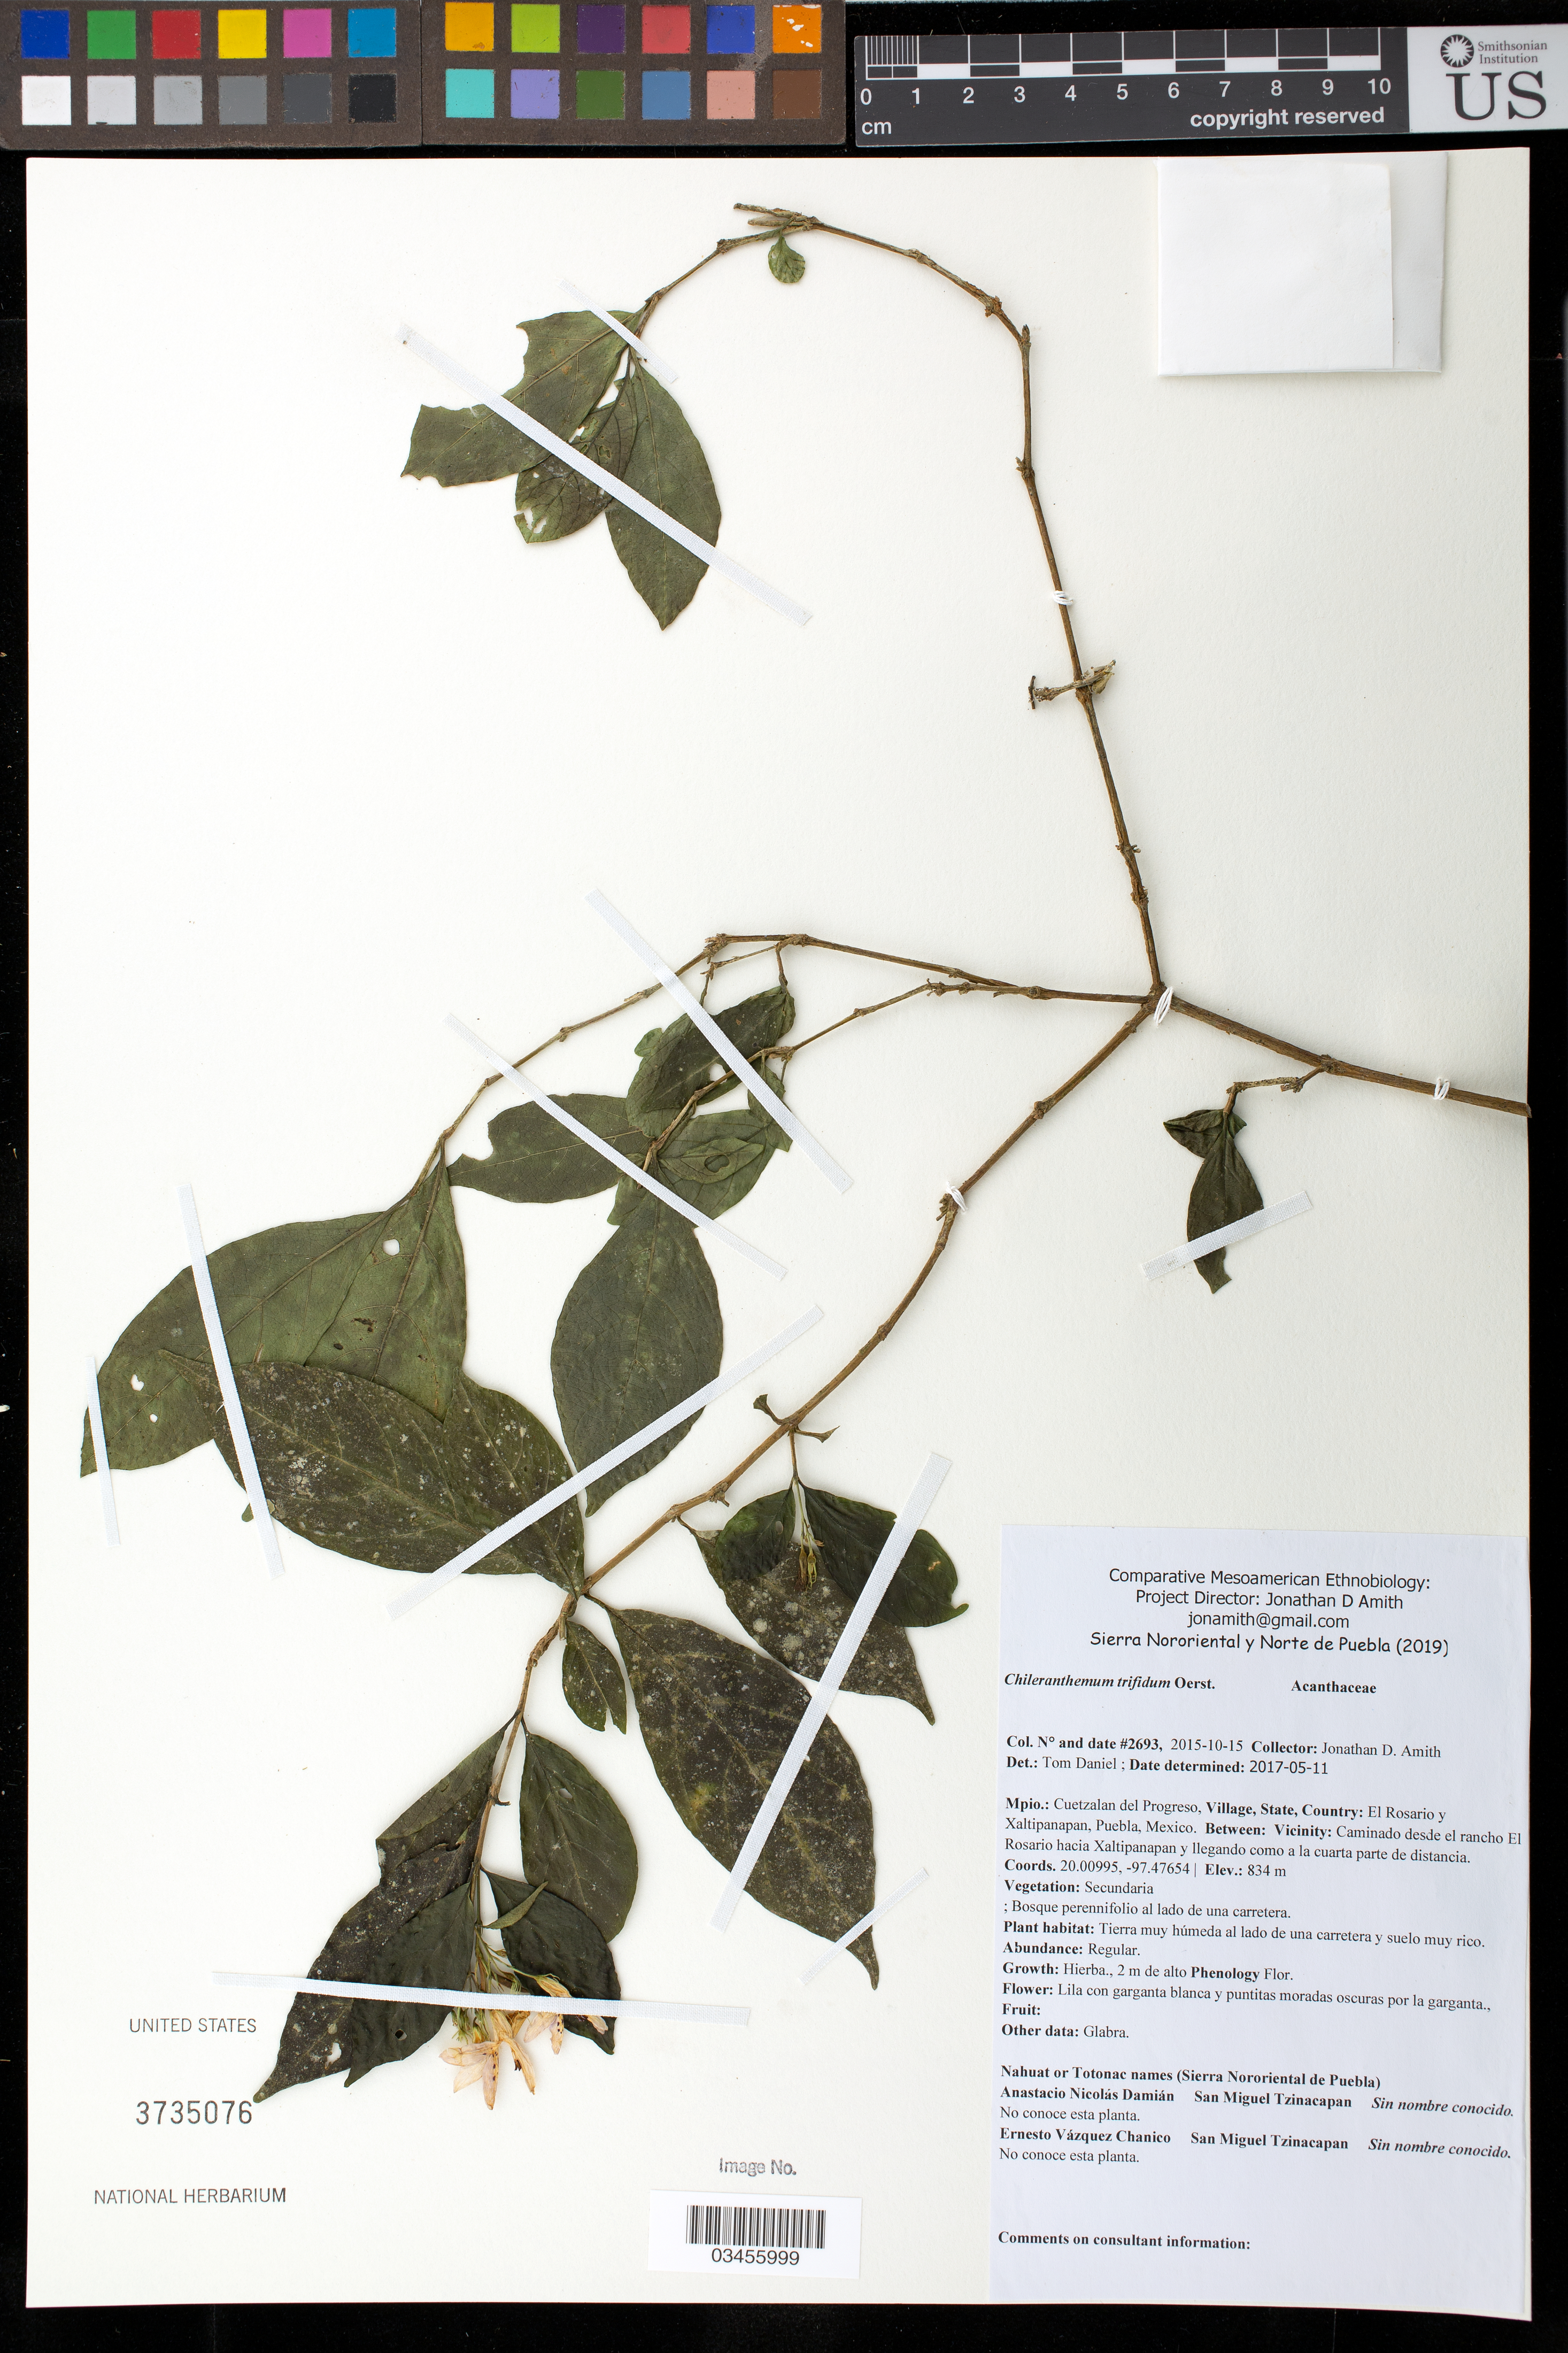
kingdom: Plantae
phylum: Tracheophyta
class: Magnoliopsida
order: Lamiales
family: Acanthaceae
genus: Chileranthemum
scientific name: Chileranthemum trifidum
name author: Oerst.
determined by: Daniel, T.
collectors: J. D. Amith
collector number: JDA_02693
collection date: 2015-10-15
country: México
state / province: Puebla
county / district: Cuetzalan del Progreso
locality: PUEBLO: El Rosario y Xaltipanapan; LOCALIDAD EXACTA: Caminado desde el Rancho El Rosario hacia Xaltipanapan y llegando como a la cuarta parte de distancia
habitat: Bosque perennifolio a lado de una carretera | Tierra muy húmeda al lado de una carretera y suelo muy rico.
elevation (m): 834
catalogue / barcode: US 3735076